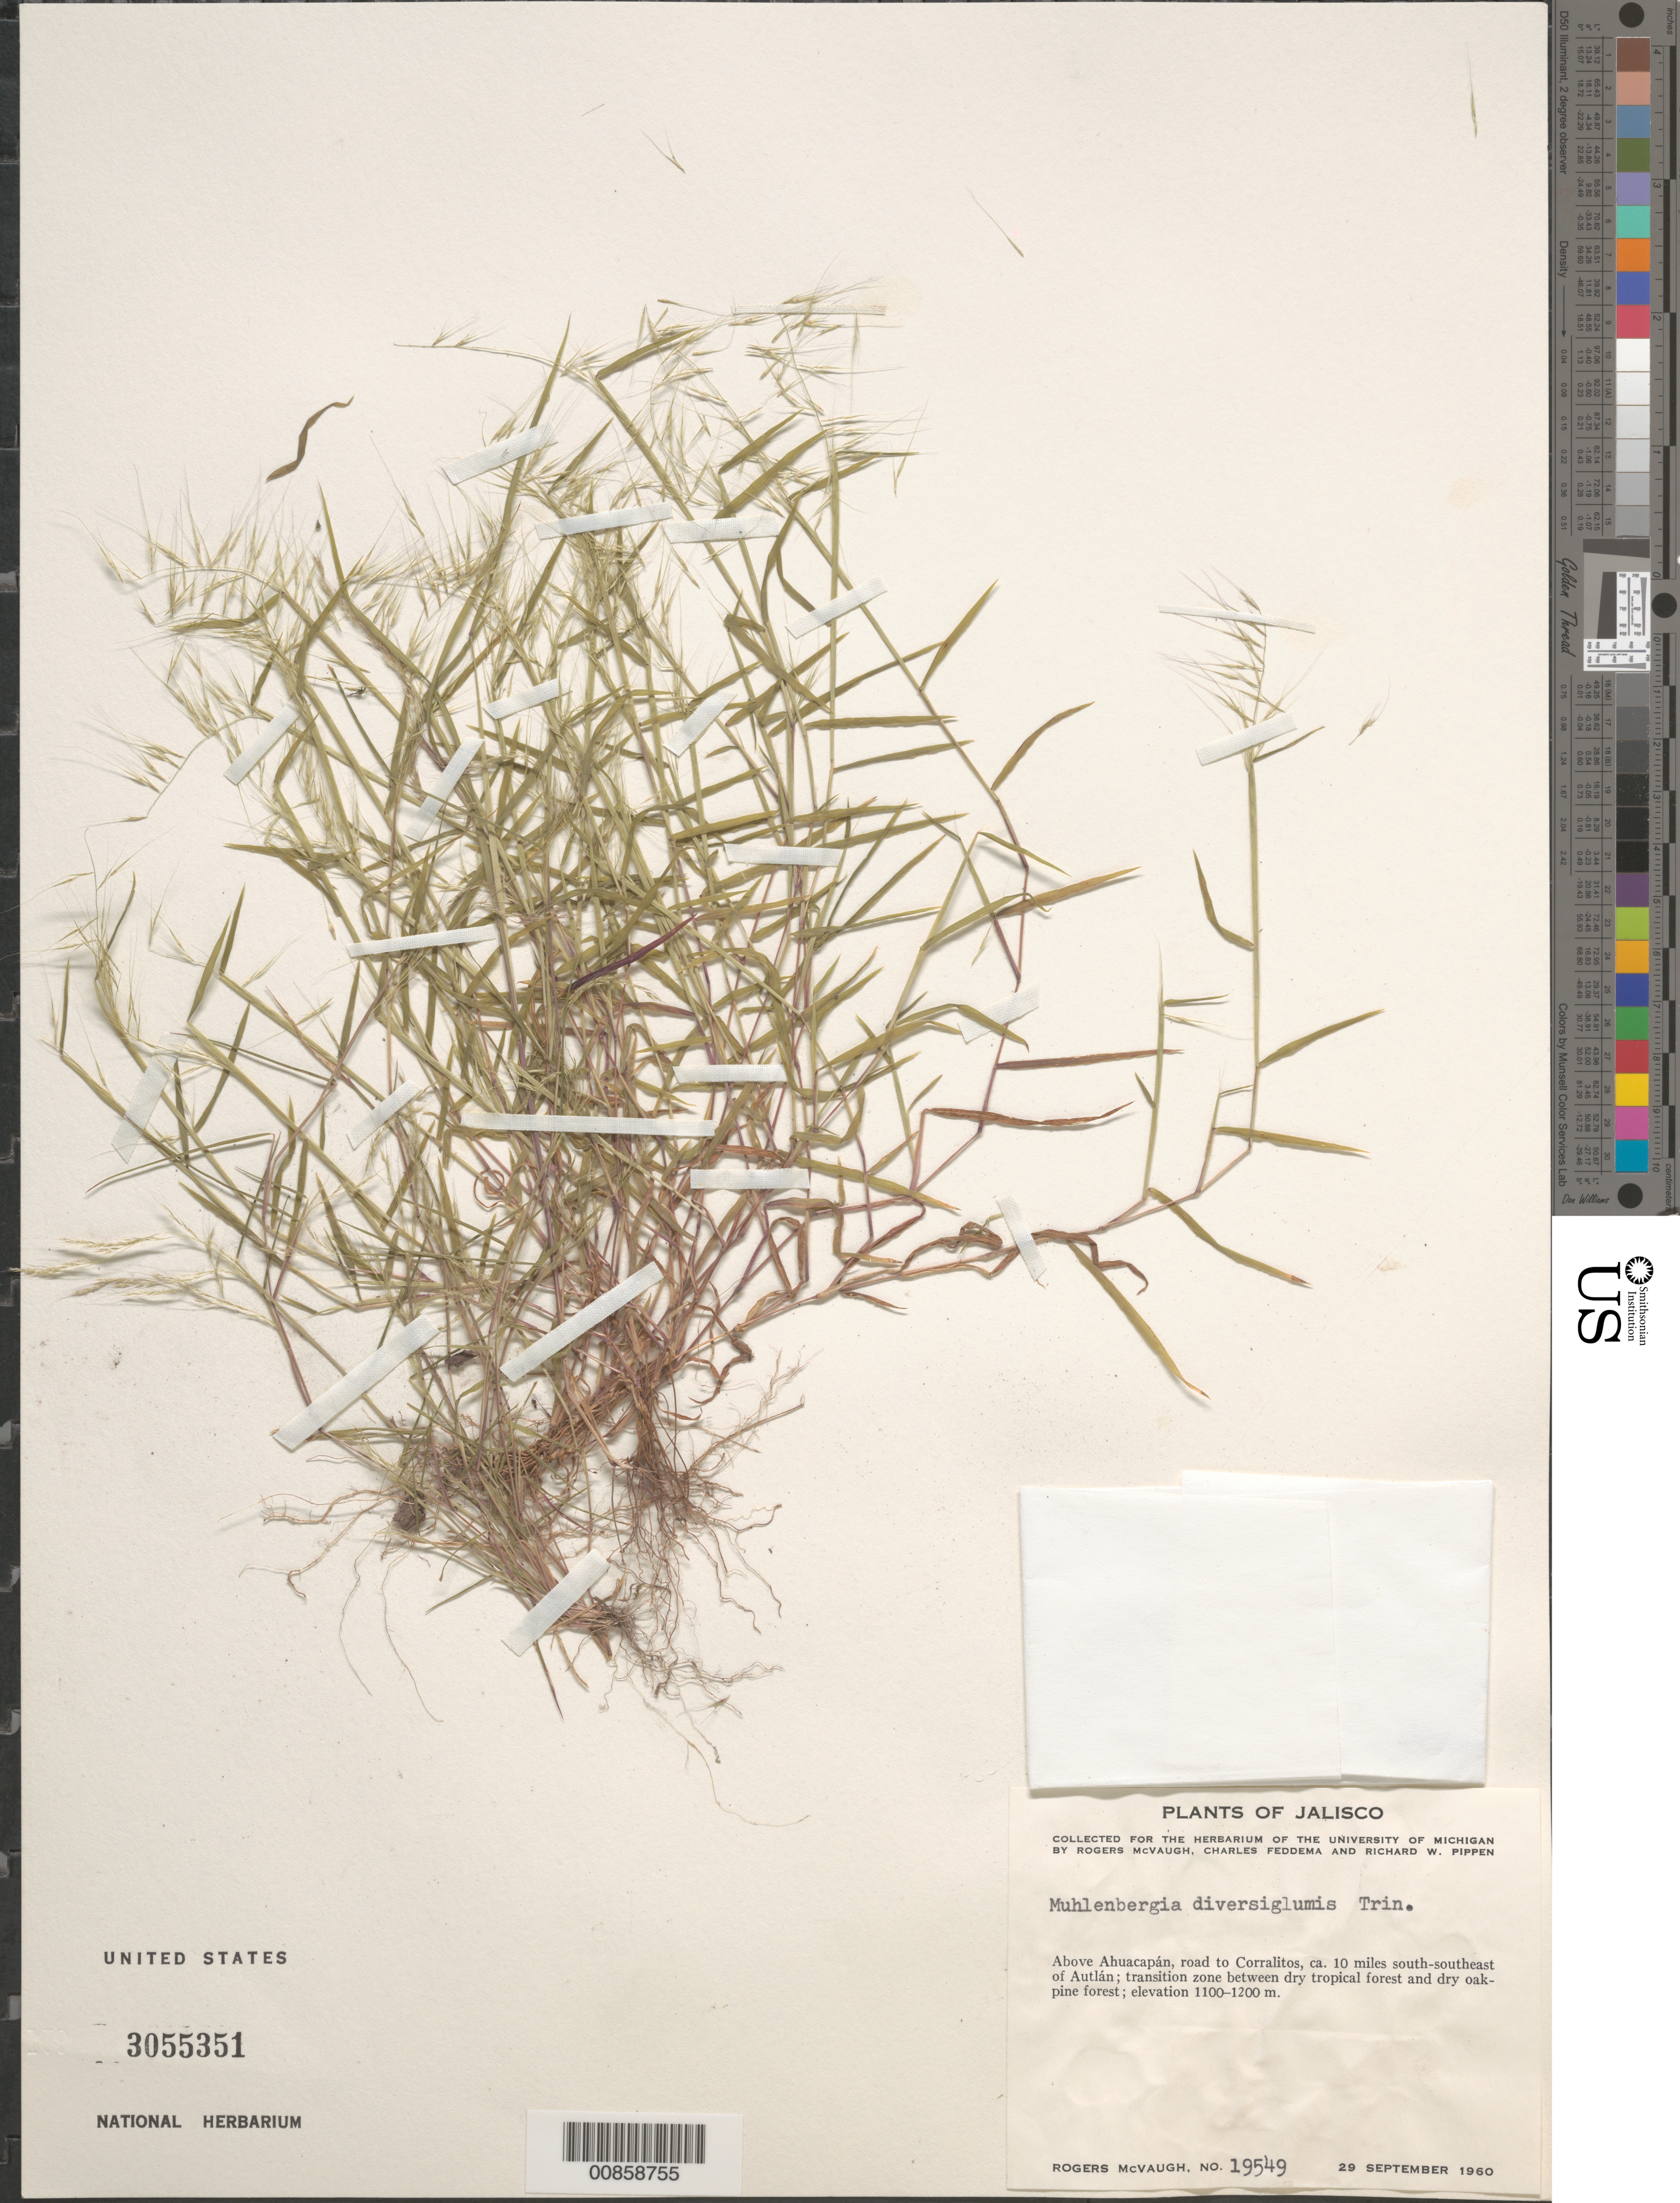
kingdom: Plantae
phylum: Tracheophyta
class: Liliopsida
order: Poales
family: Poaceae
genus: Muhlenbergia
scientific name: Muhlenbergia diversiglumis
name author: Trin.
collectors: R. McVaugh, C. Feddema & R. W. Pippen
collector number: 19549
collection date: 1960-09-29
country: Mexico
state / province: Jalisco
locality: Above Ahuacapán, road to Corralitos, ca. 10 miles south-southeast of Autlán; transition zone between dry tropical forest and dry oak-pine forest.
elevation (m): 1100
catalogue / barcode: US 3055351